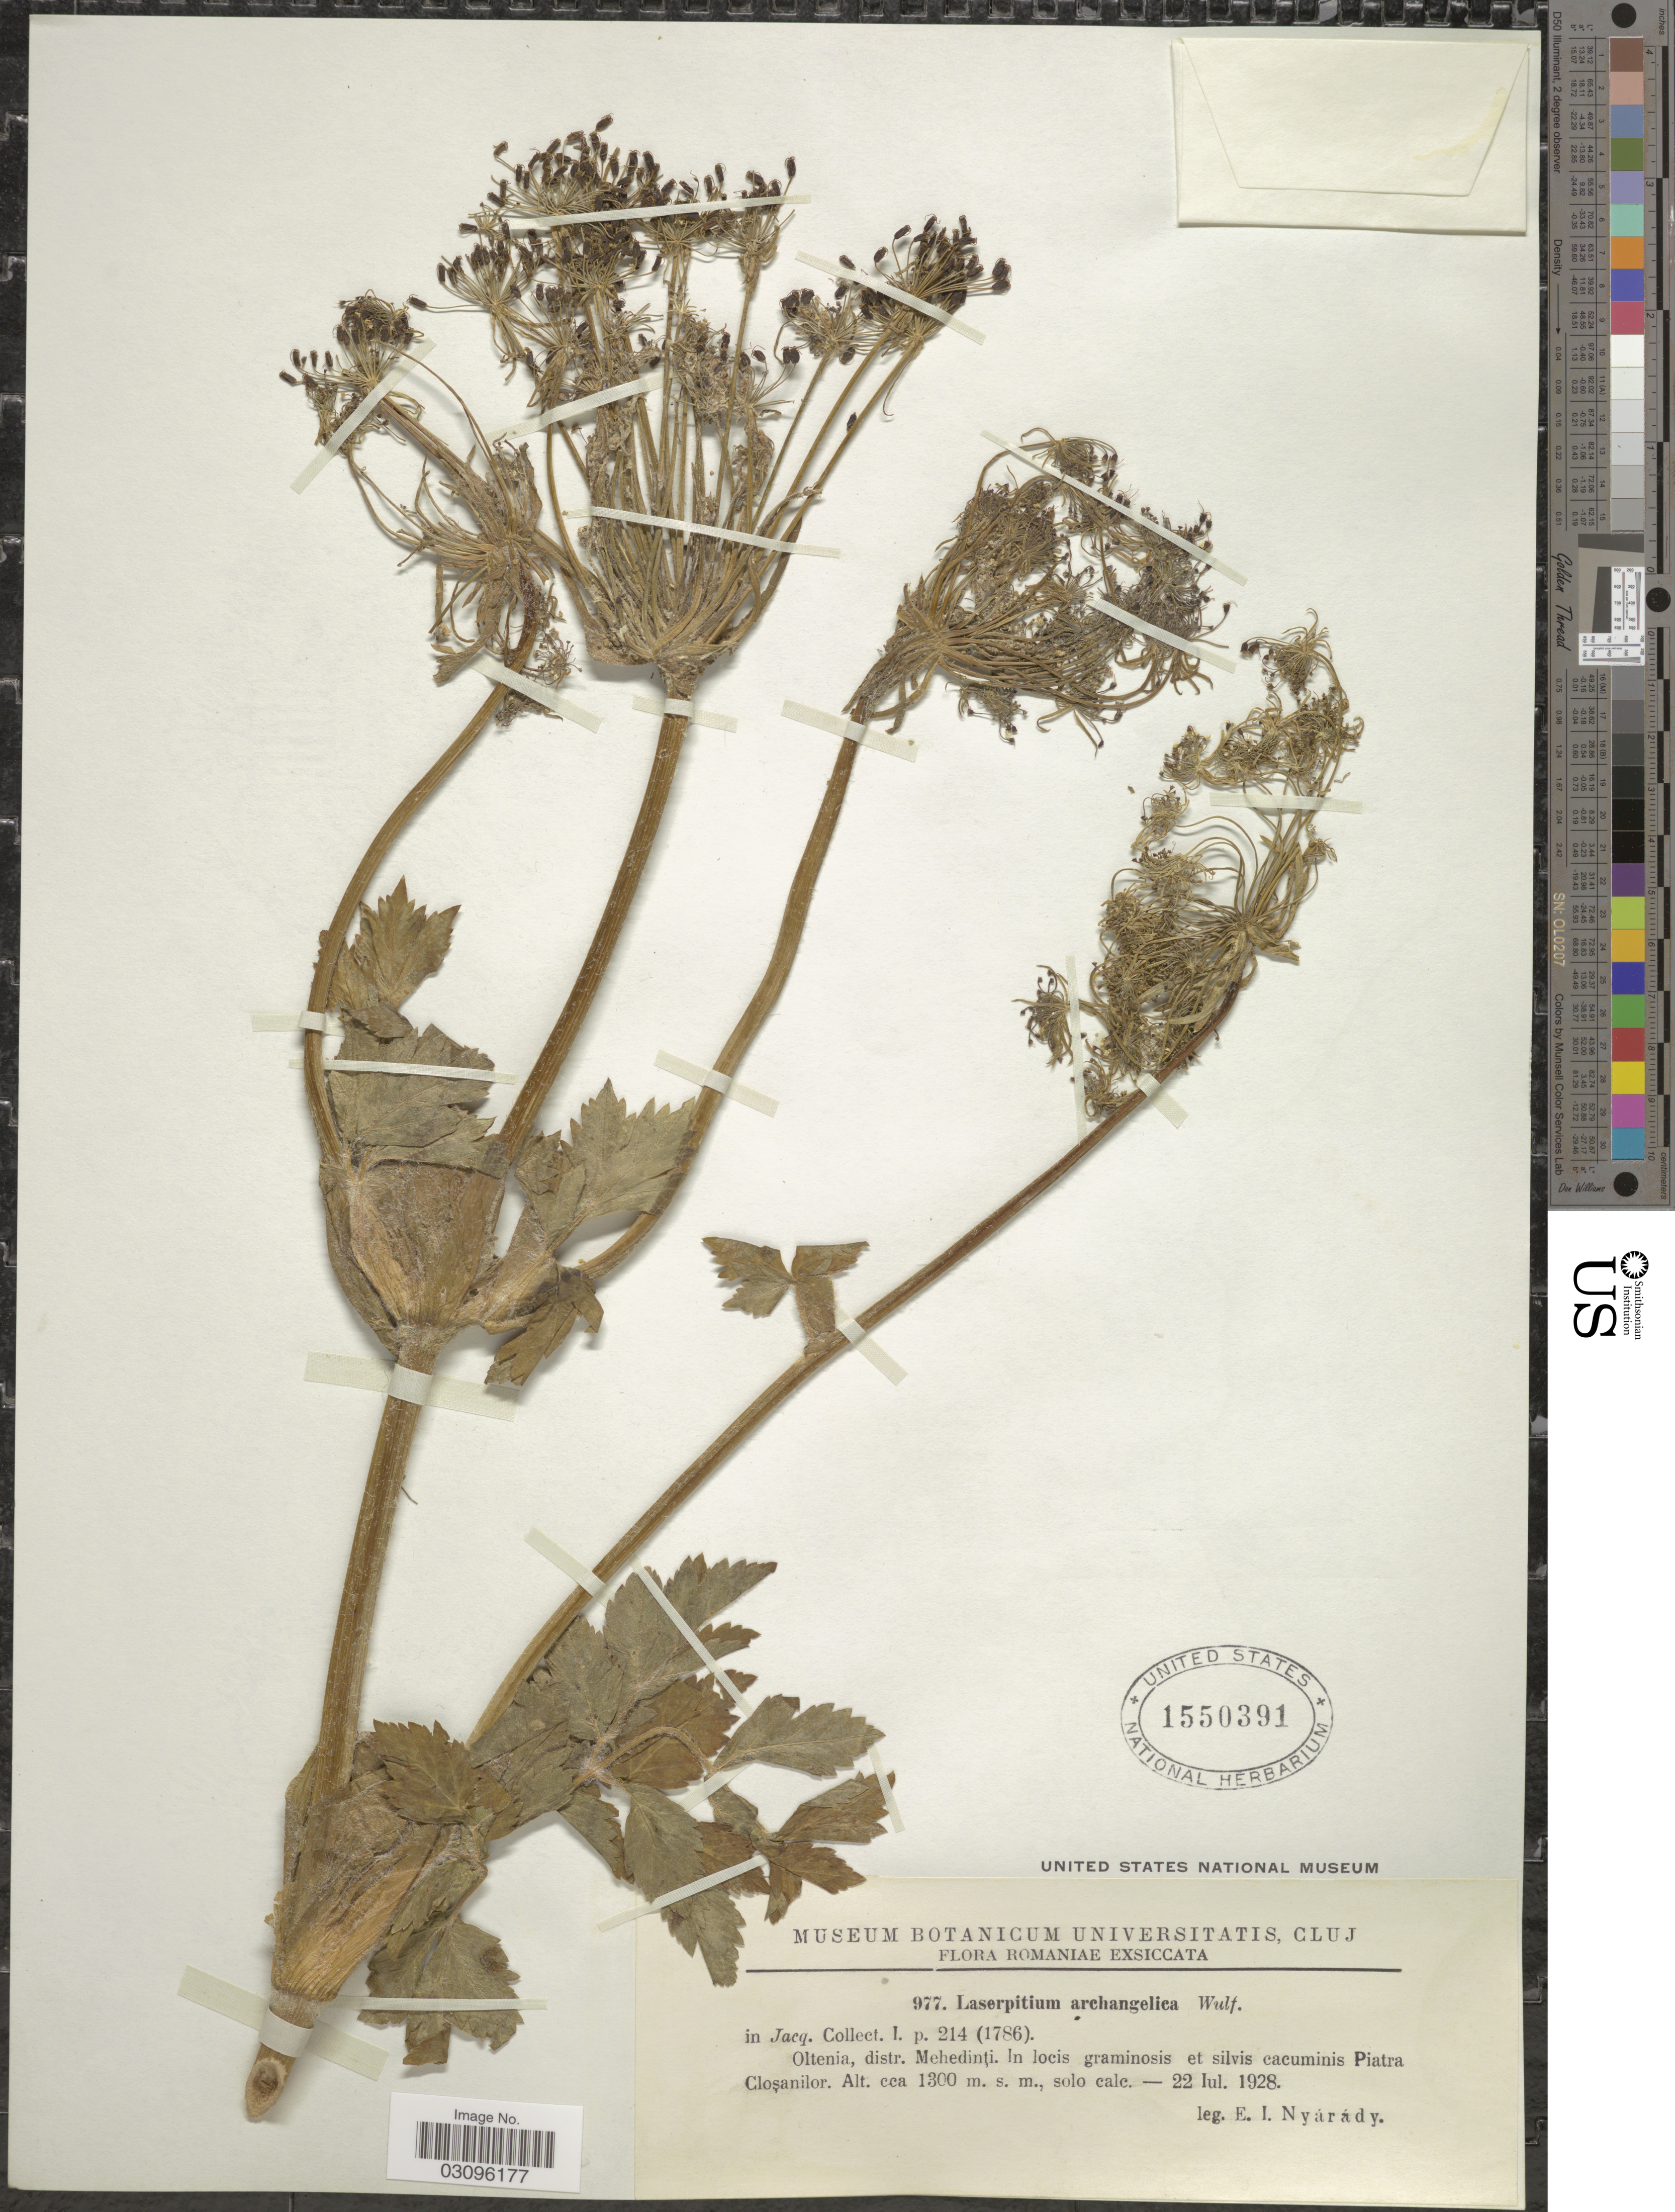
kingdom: Plantae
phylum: Tracheophyta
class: Magnoliopsida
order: Apiales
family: Apiaceae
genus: Laserpitium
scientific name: Laserpitium archangelica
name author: Wulfen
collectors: E. Nyárády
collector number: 977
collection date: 1928-07-22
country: Romania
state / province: Mehedinti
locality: Oltenia, distr. Mehedinti. In locis graminosis et silvis cacuminis Piatra Closanilor.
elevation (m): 1300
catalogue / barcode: US 1550391